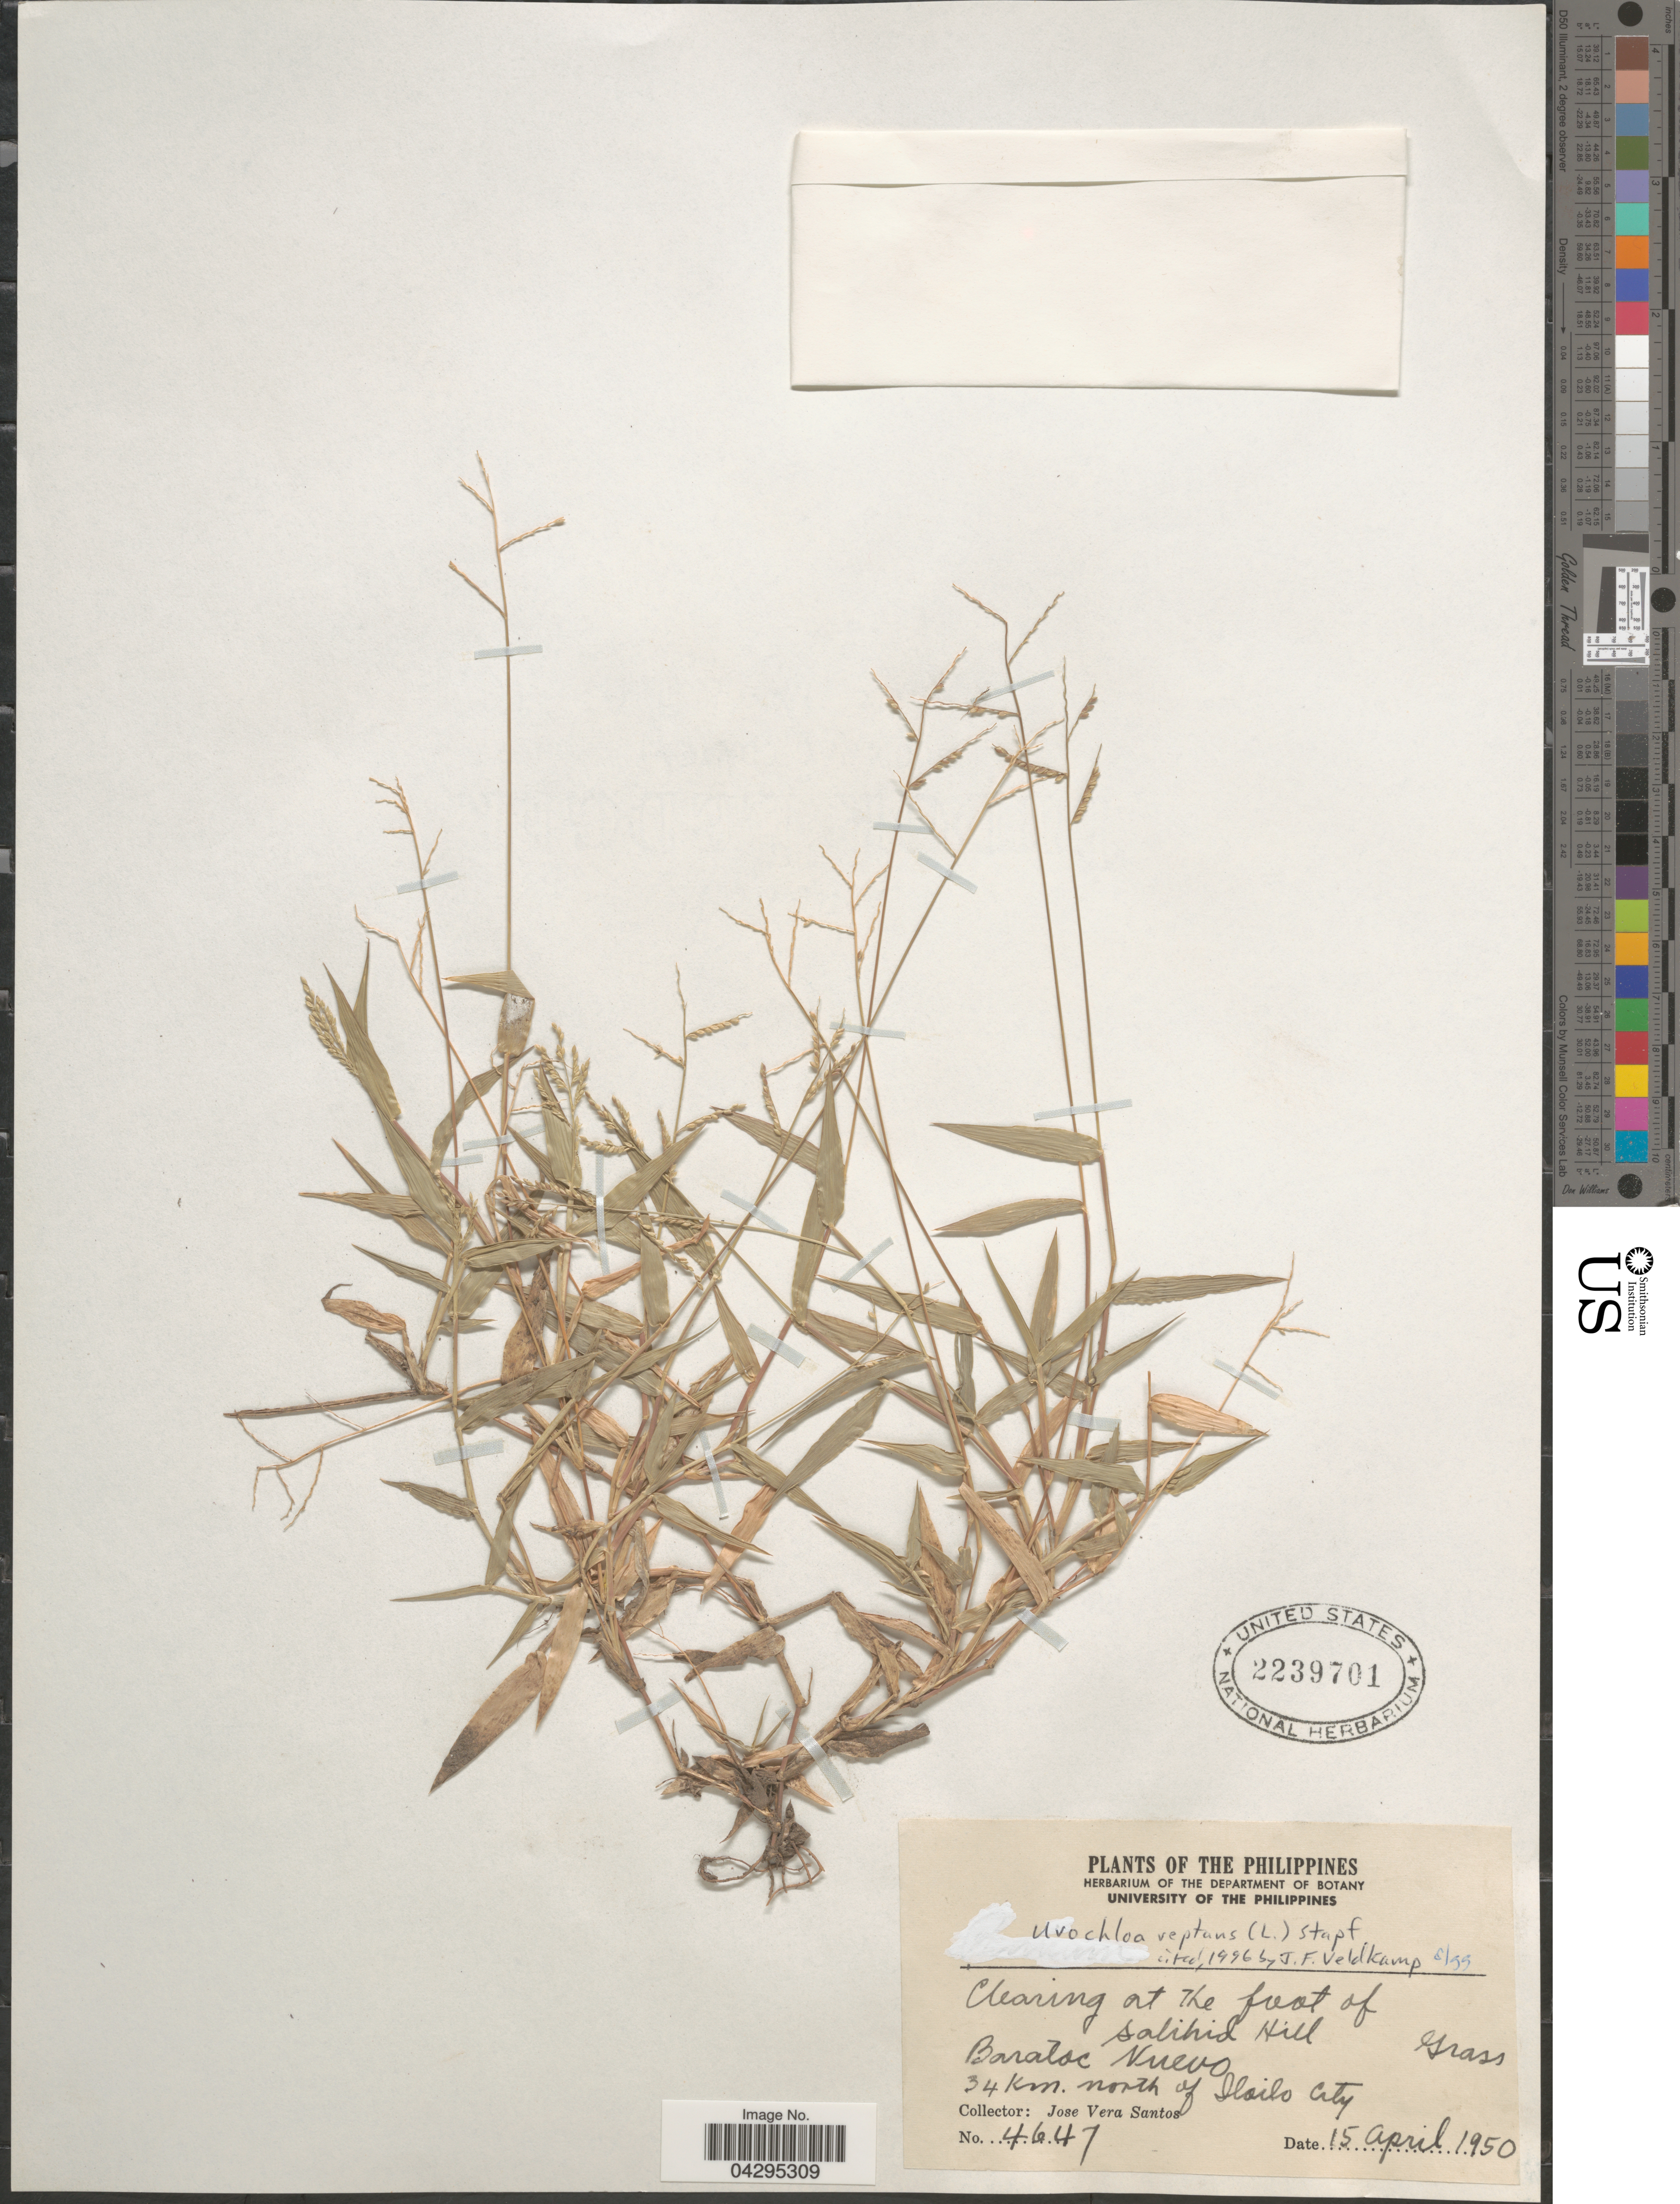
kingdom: Plantae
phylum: Tracheophyta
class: Liliopsida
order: Poales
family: Poaceae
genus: Urochloa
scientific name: Urochloa reptans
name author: (L.) Stapf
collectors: J. Santos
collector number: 4647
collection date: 1950-04-15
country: Philippines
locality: Clearing at the foot of Salihid Hill. Baratoc Nuevo. 34 Km. north of Ilailo City.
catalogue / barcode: US 2239701